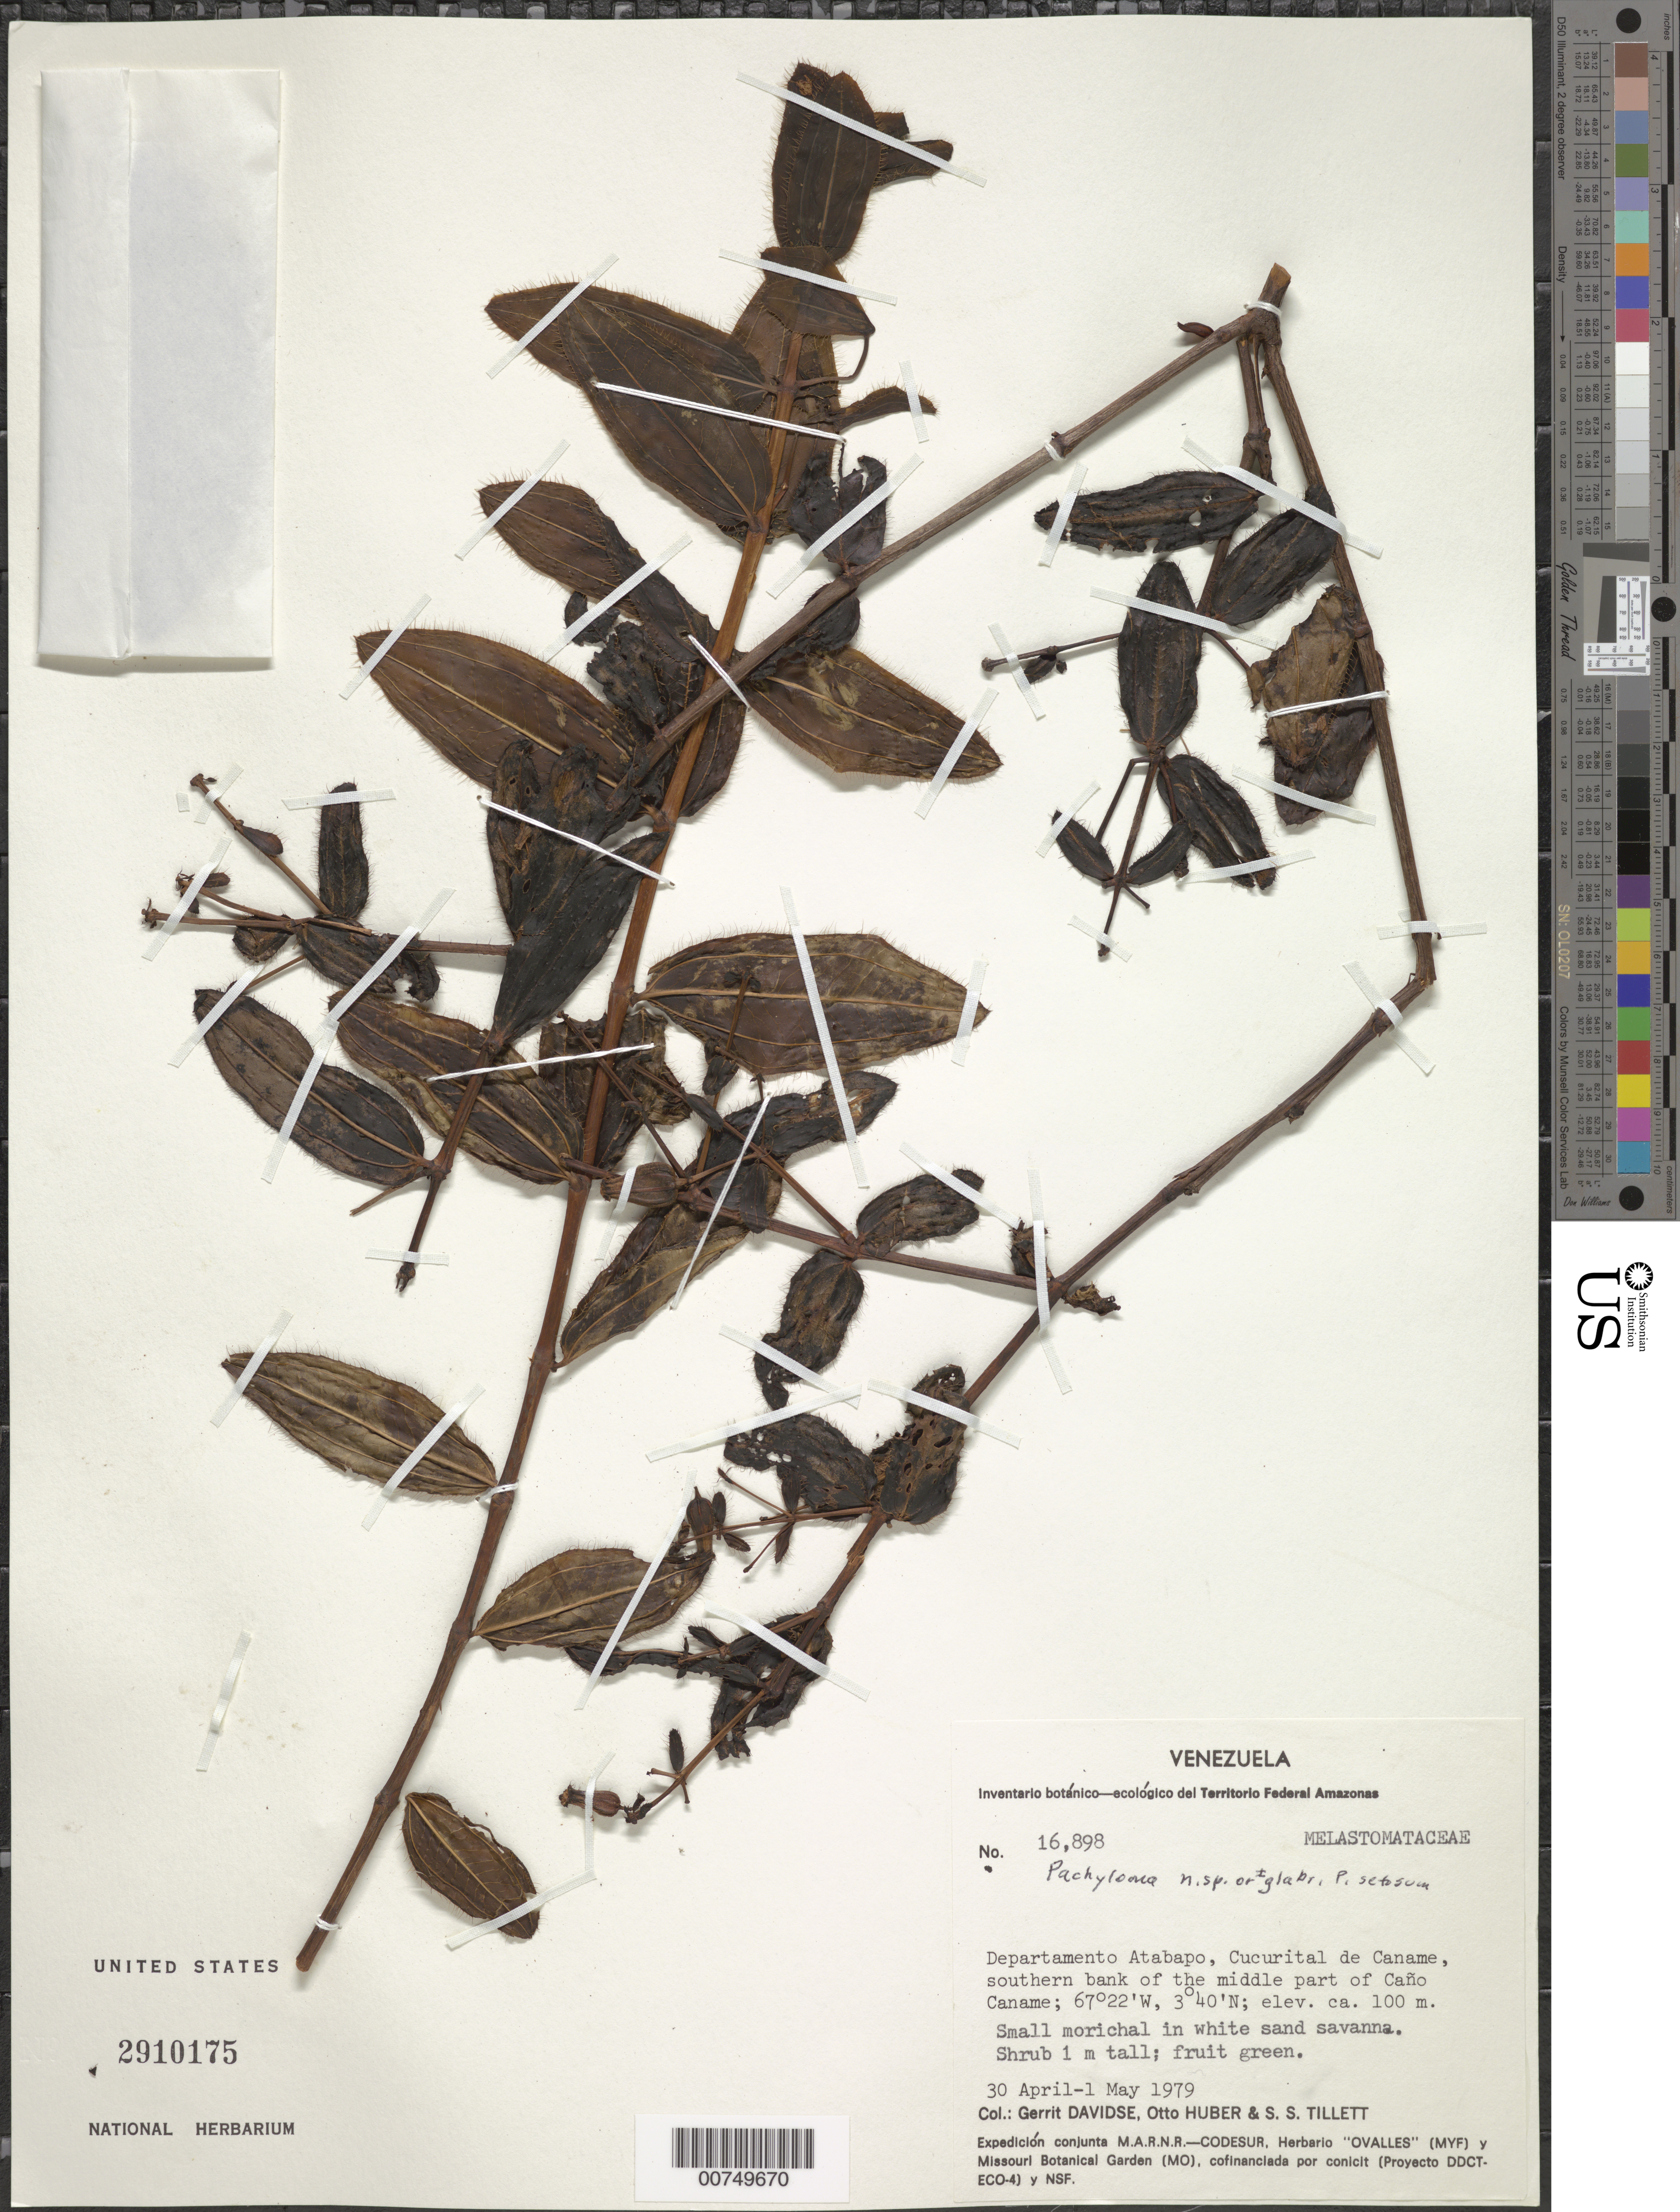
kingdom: Plantae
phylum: Tracheophyta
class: Magnoliopsida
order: Myrtales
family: Melastomataceae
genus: Pachyloma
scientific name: Pachyloma sp.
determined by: Wurdack, John J., (US), US (UNITED STATES)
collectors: G. Davidse, O. Huber & S. S. Tillett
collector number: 16898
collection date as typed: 30-Apr-79 to 1-May-79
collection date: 1979-04-30/1979-05-01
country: Venezuela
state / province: Amazonas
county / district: Atabapo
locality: Cucurital de Caname, southern bank of the middle part of Caño Caname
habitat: Small morichal in white sand savanna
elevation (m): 100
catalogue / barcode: US 2910175